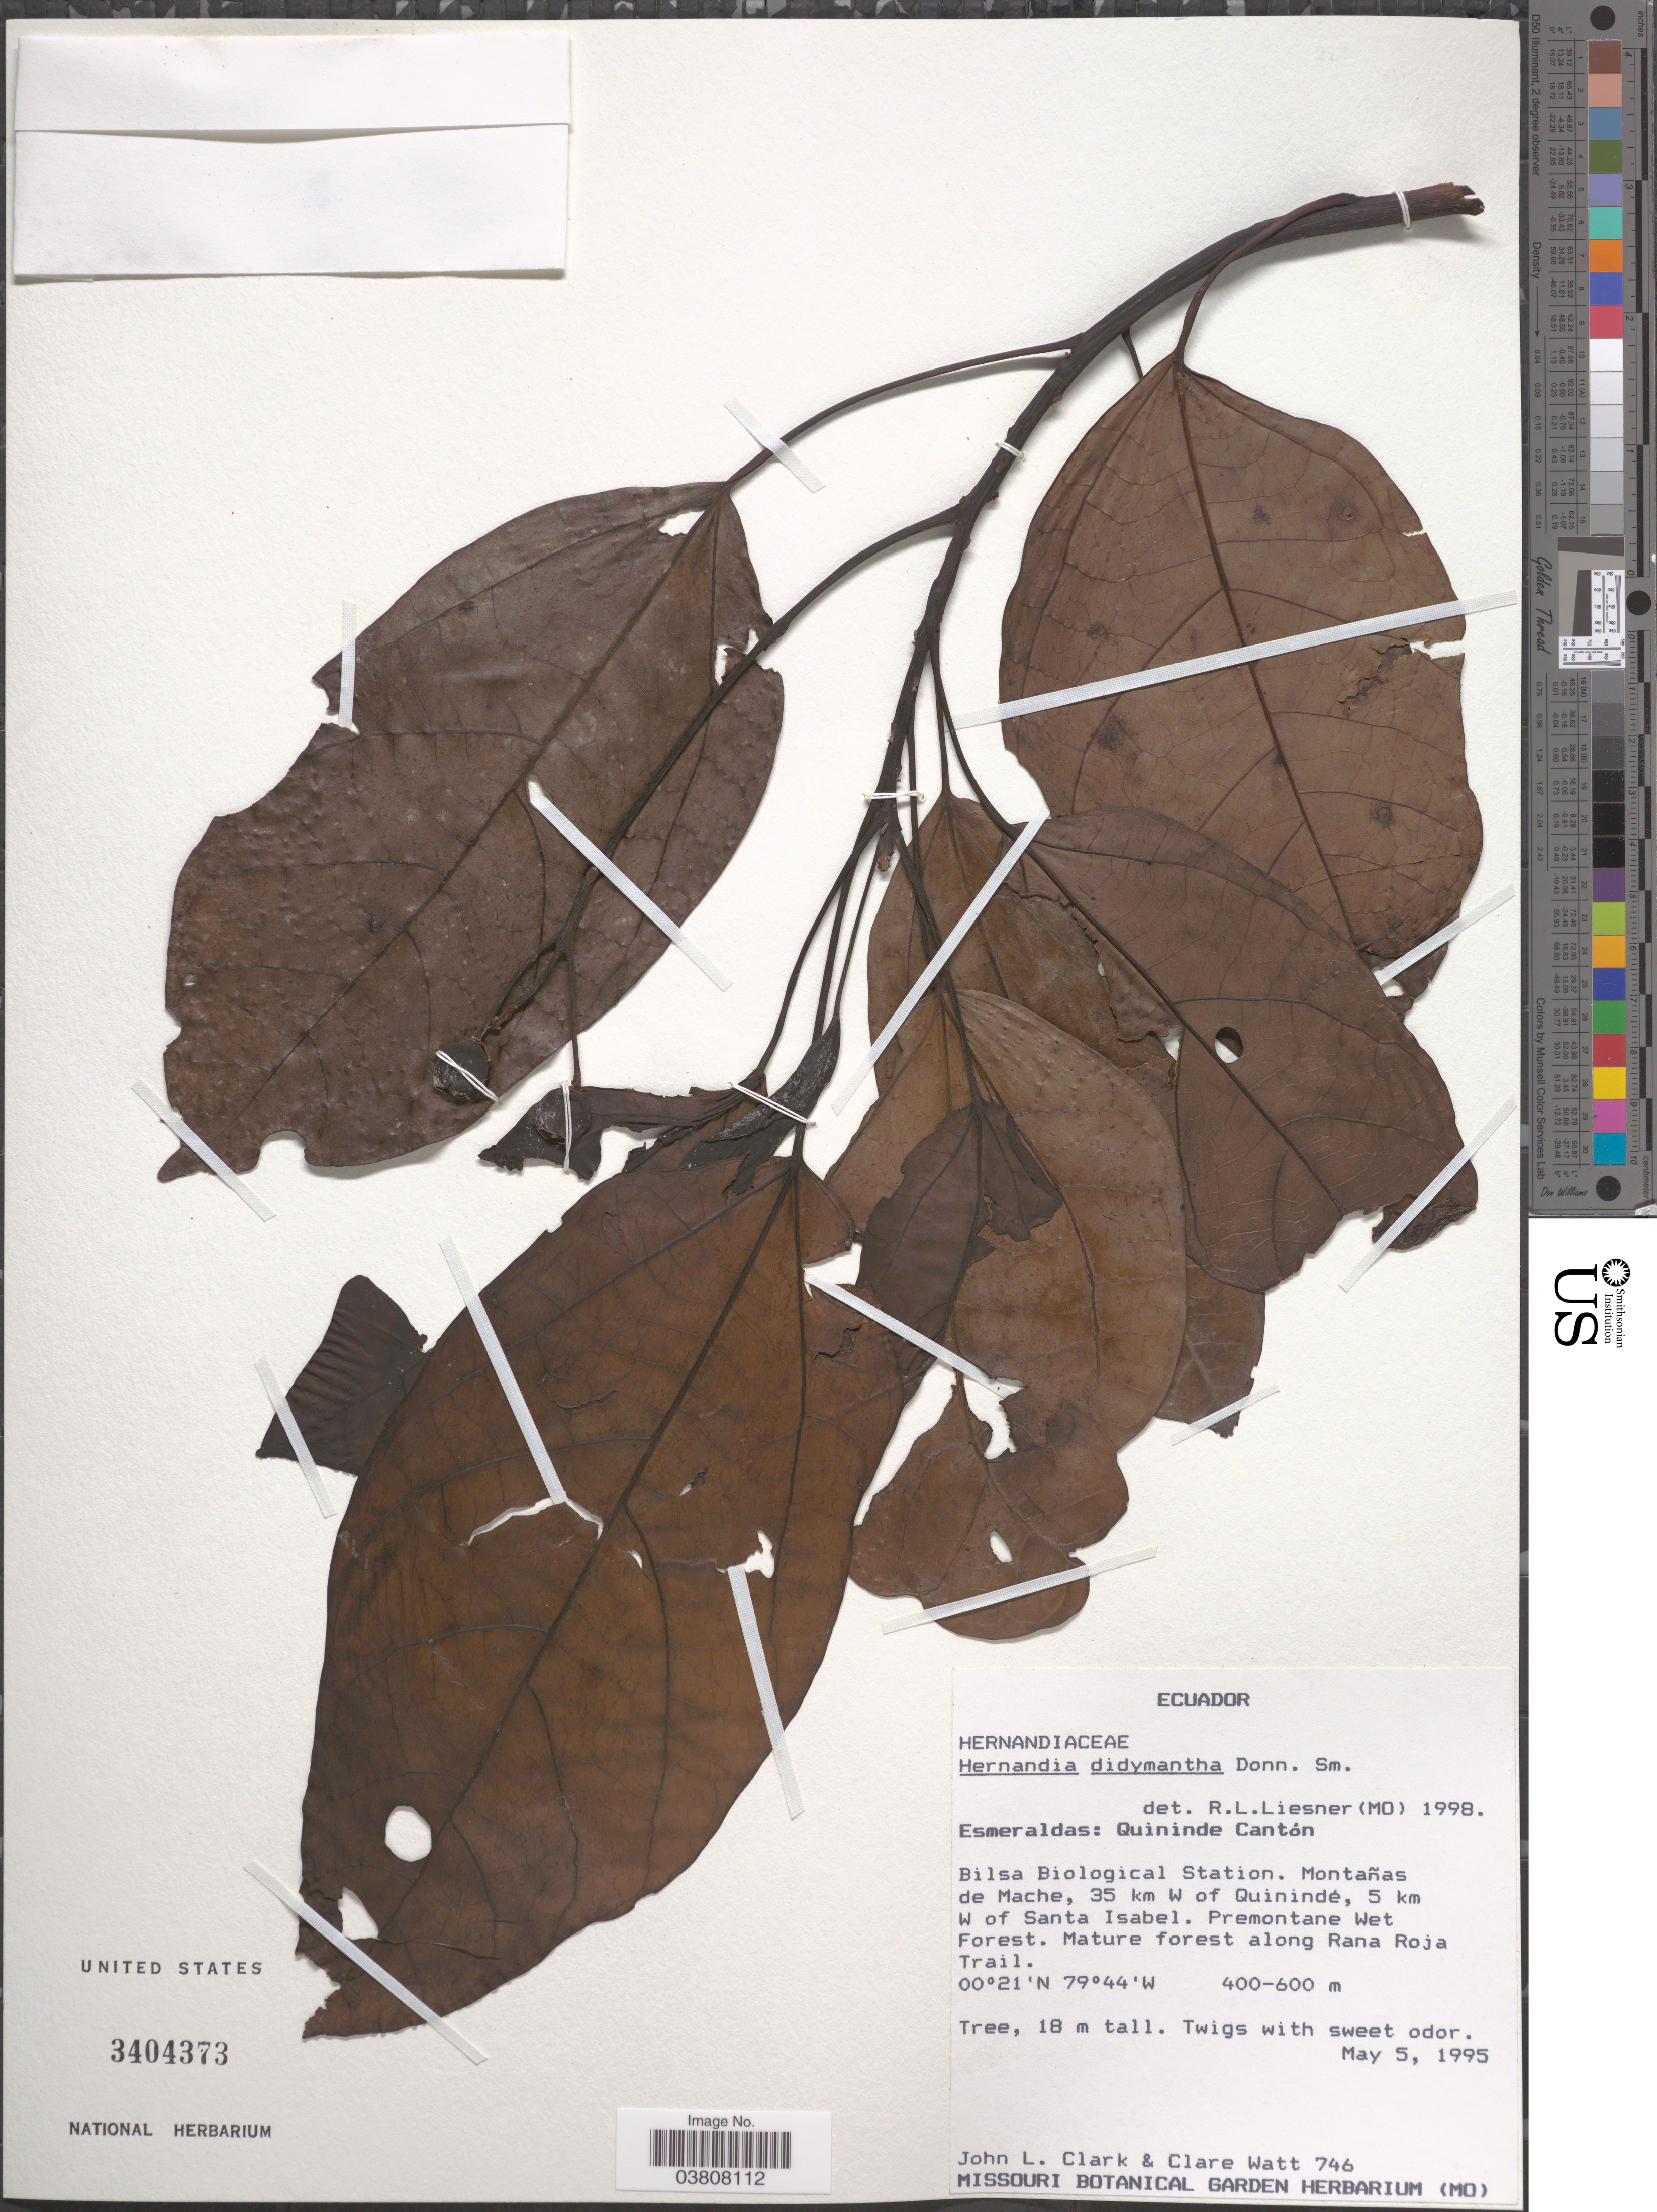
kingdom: Plantae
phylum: Tracheophyta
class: Magnoliopsida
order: Laurales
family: Hernandiaceae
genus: Hernandia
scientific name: Hernandia didymantha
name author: Donn. Sm.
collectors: J. L. Clark & C. Watt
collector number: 746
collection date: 1995-05-05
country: Ecuador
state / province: Esmeraldas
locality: Quininde Cantón. Bilsa Biological Station, Montañas de Mache, 35 km W of Quinindé, 5 km W of Santa Isabel. Premontane Wet Forest. Mature forest along Rana Roja Trail.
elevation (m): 400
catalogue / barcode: US 3404373